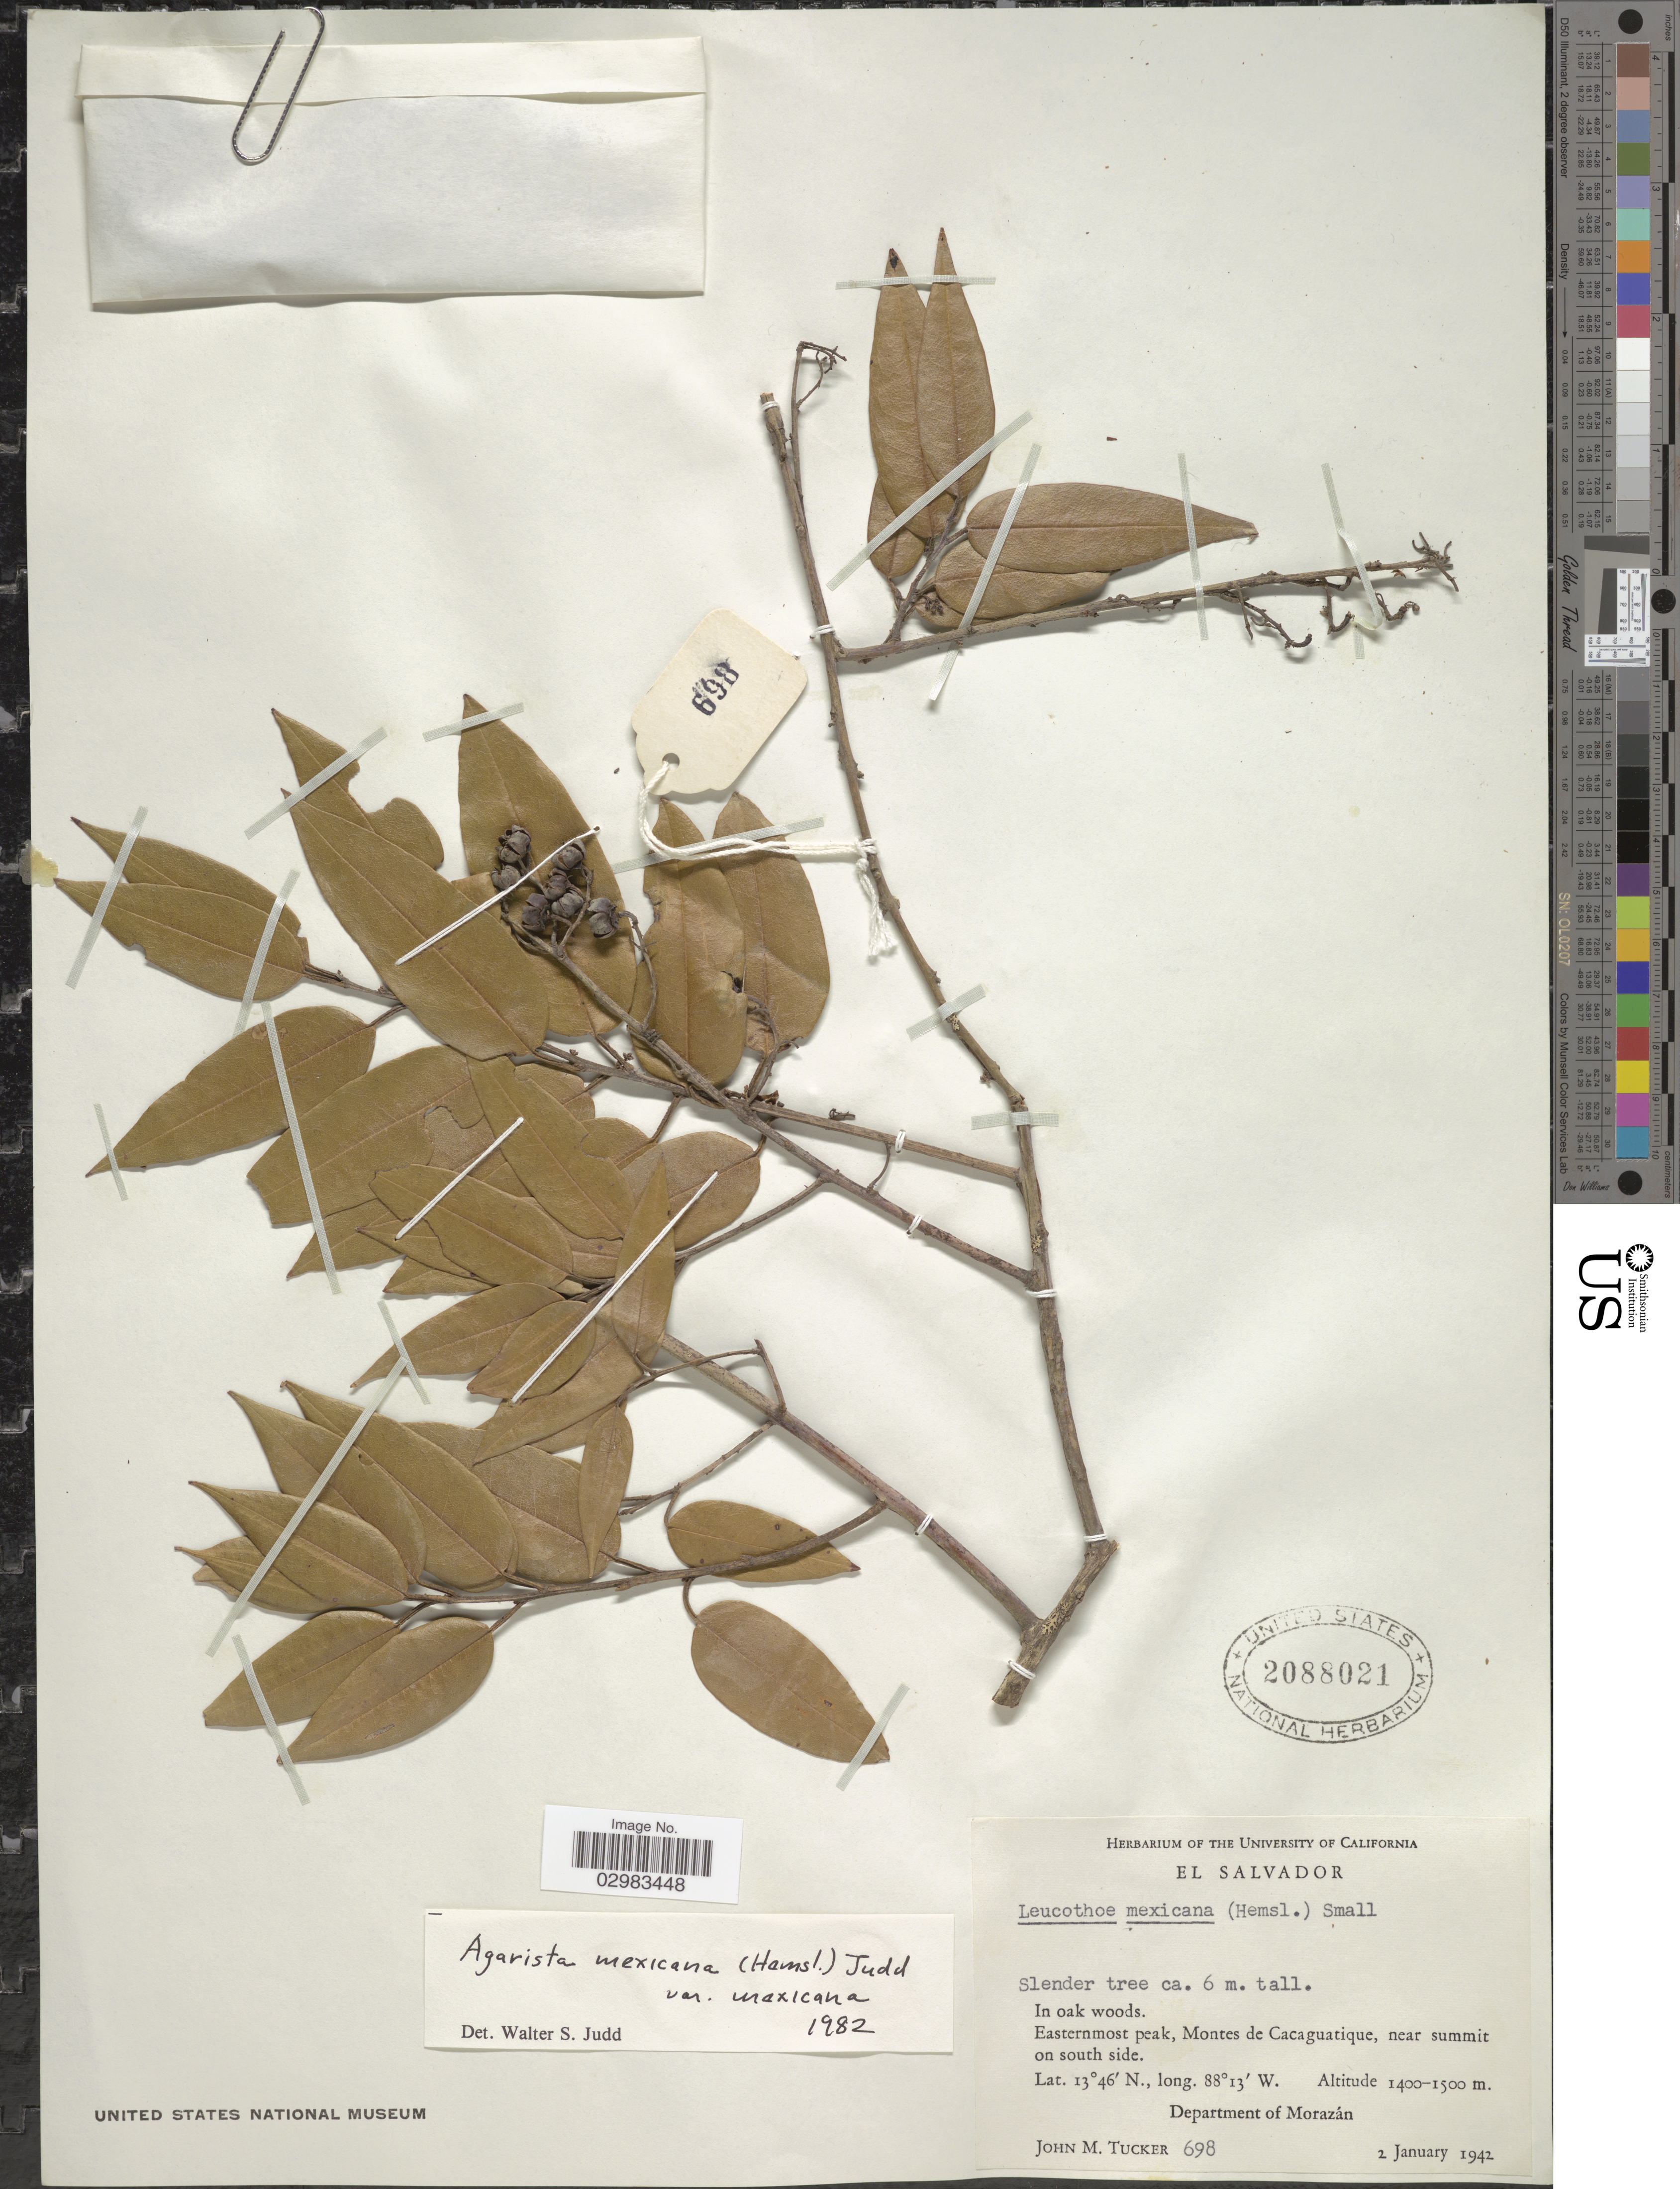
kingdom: Plantae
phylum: Tracheophyta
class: Magnoliopsida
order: Ericales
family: Ericaceae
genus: Leucothoe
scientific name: Leucothoë mexicana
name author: (Hemsl.) Small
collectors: J. M. Tucker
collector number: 698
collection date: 1942-01-02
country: El Salvador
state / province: Morazan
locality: Easternmost peak, Montes de Cacaguatique, near summit on south side. Department of Morazán.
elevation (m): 1400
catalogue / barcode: US 2088021